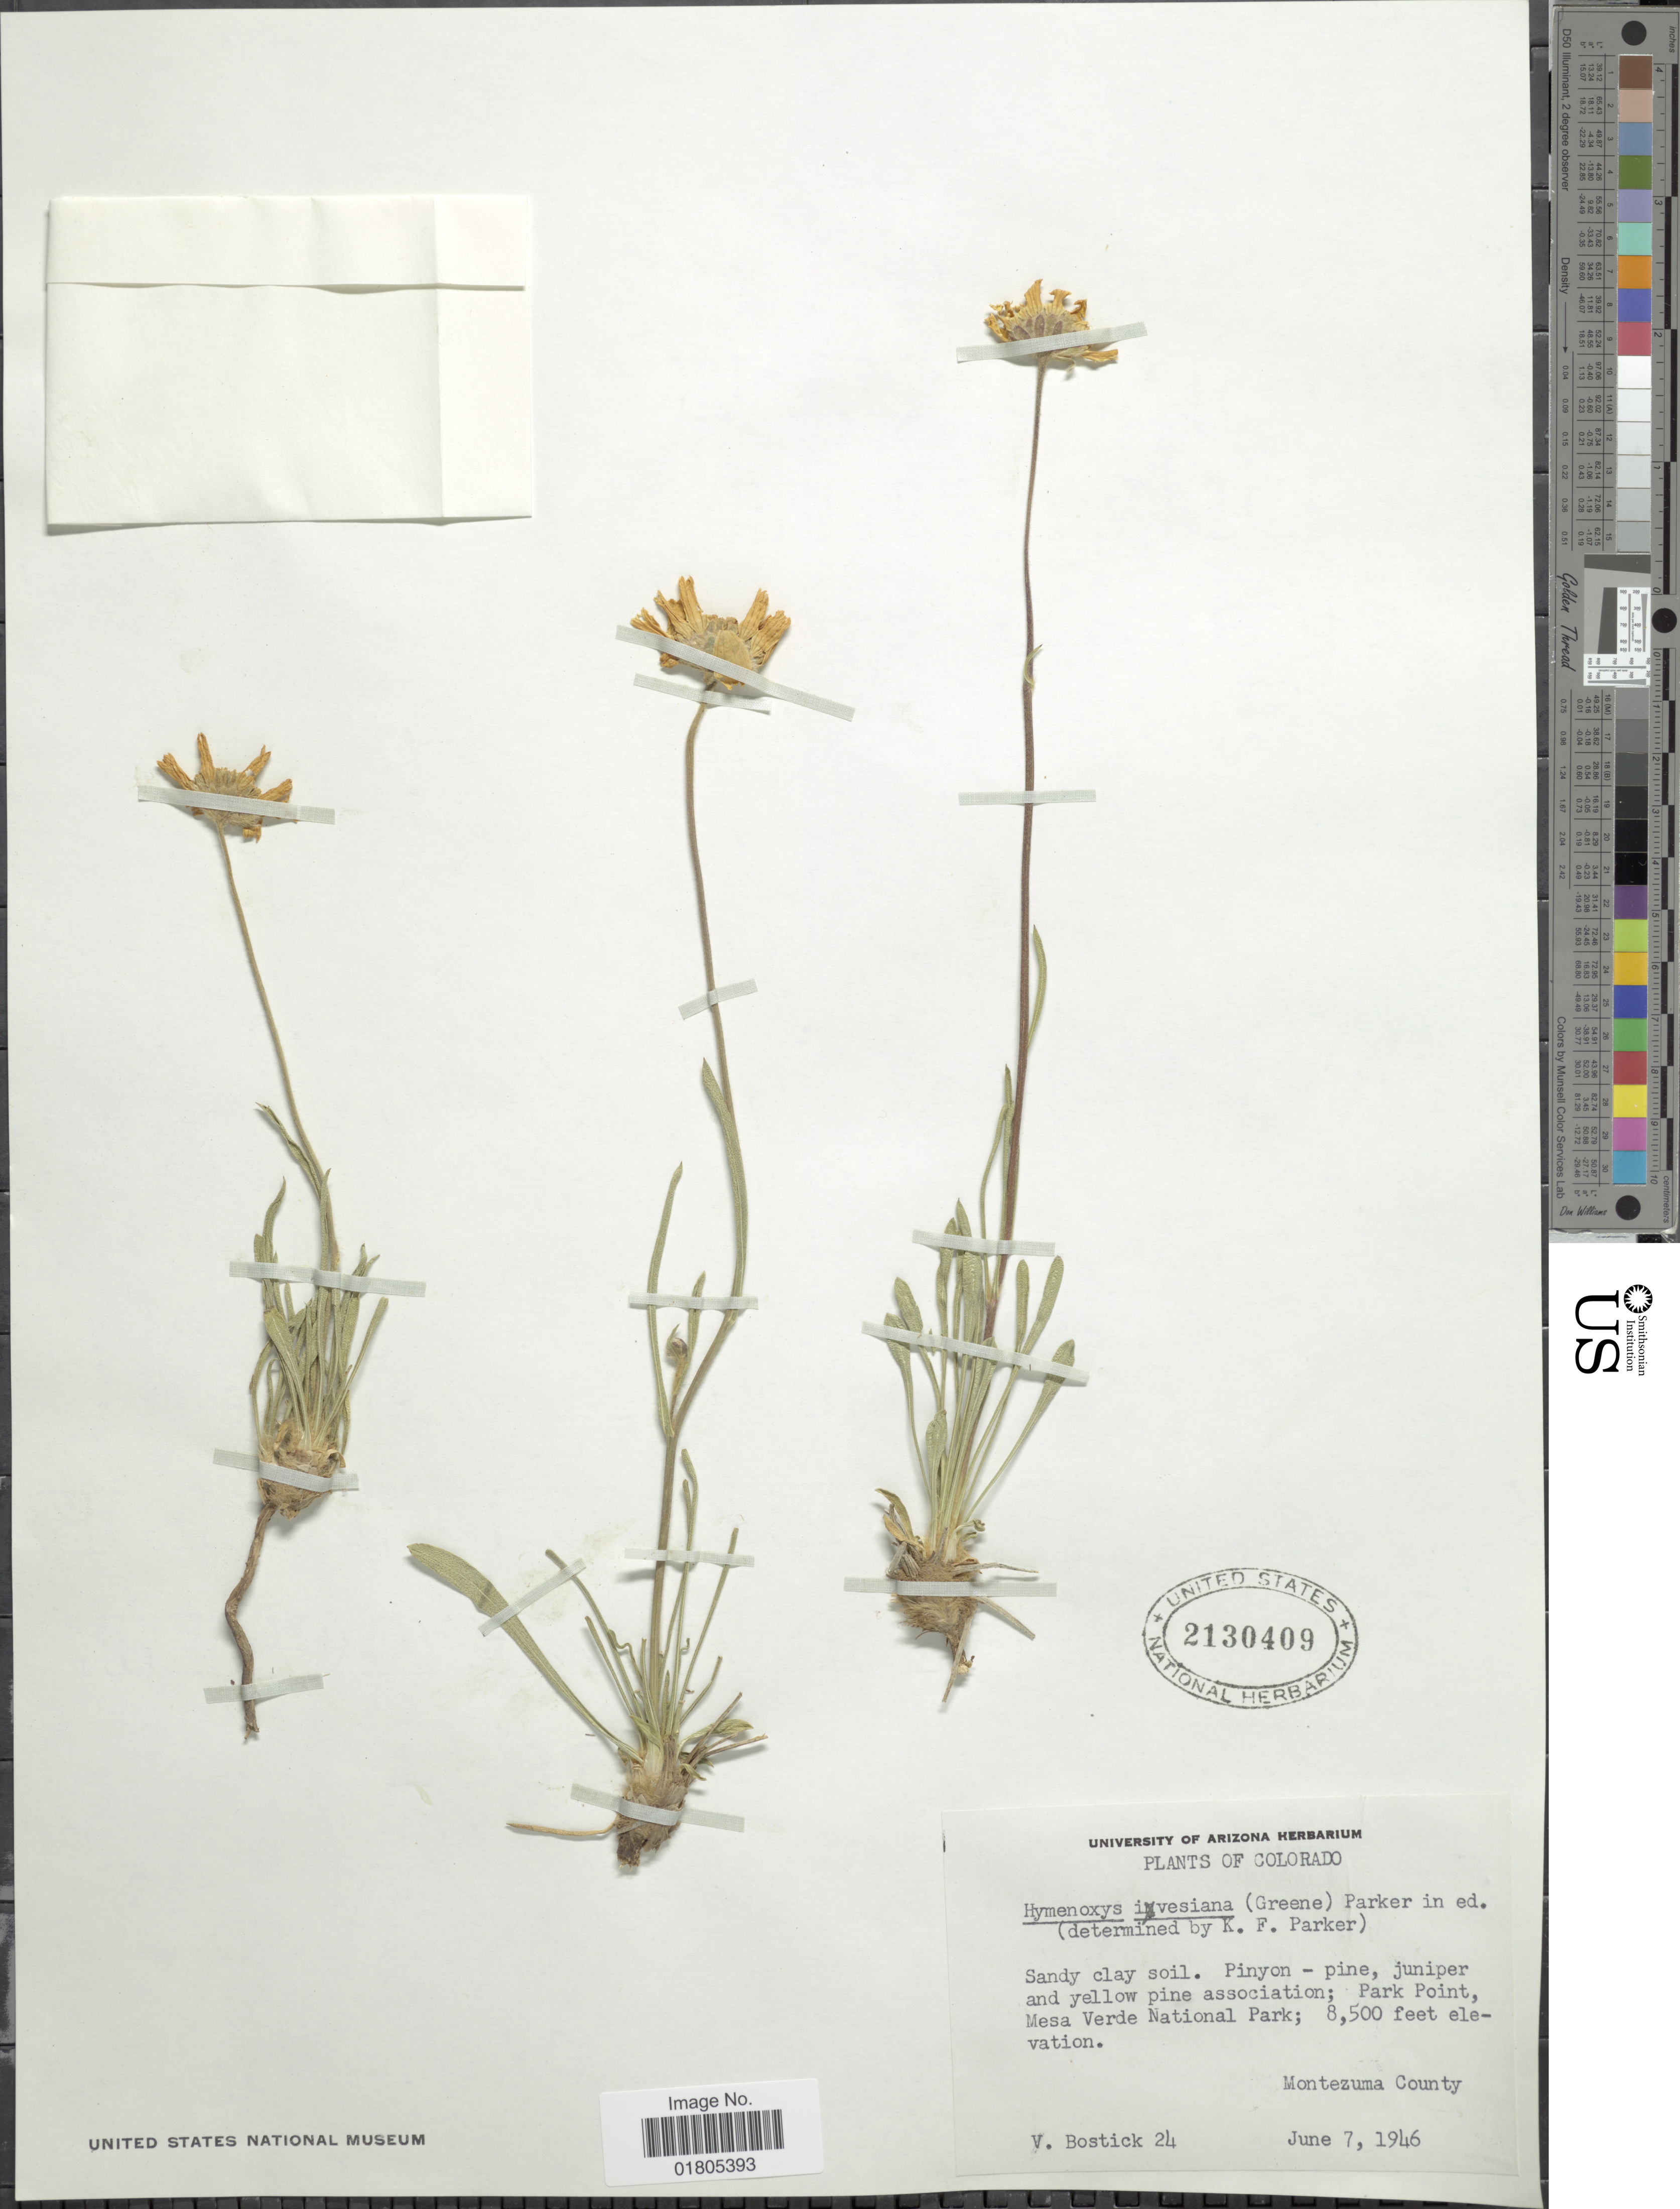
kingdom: Plantae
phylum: Tracheophyta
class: Magnoliopsida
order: Asterales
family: Asteraceae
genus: Actinea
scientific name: Actinea ivesiana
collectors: V. Bostick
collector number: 24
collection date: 1946-06-07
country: United States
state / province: Colorado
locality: Park Point, Mesa Verde National Park. Montezuma County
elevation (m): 2591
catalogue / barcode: US 2130409